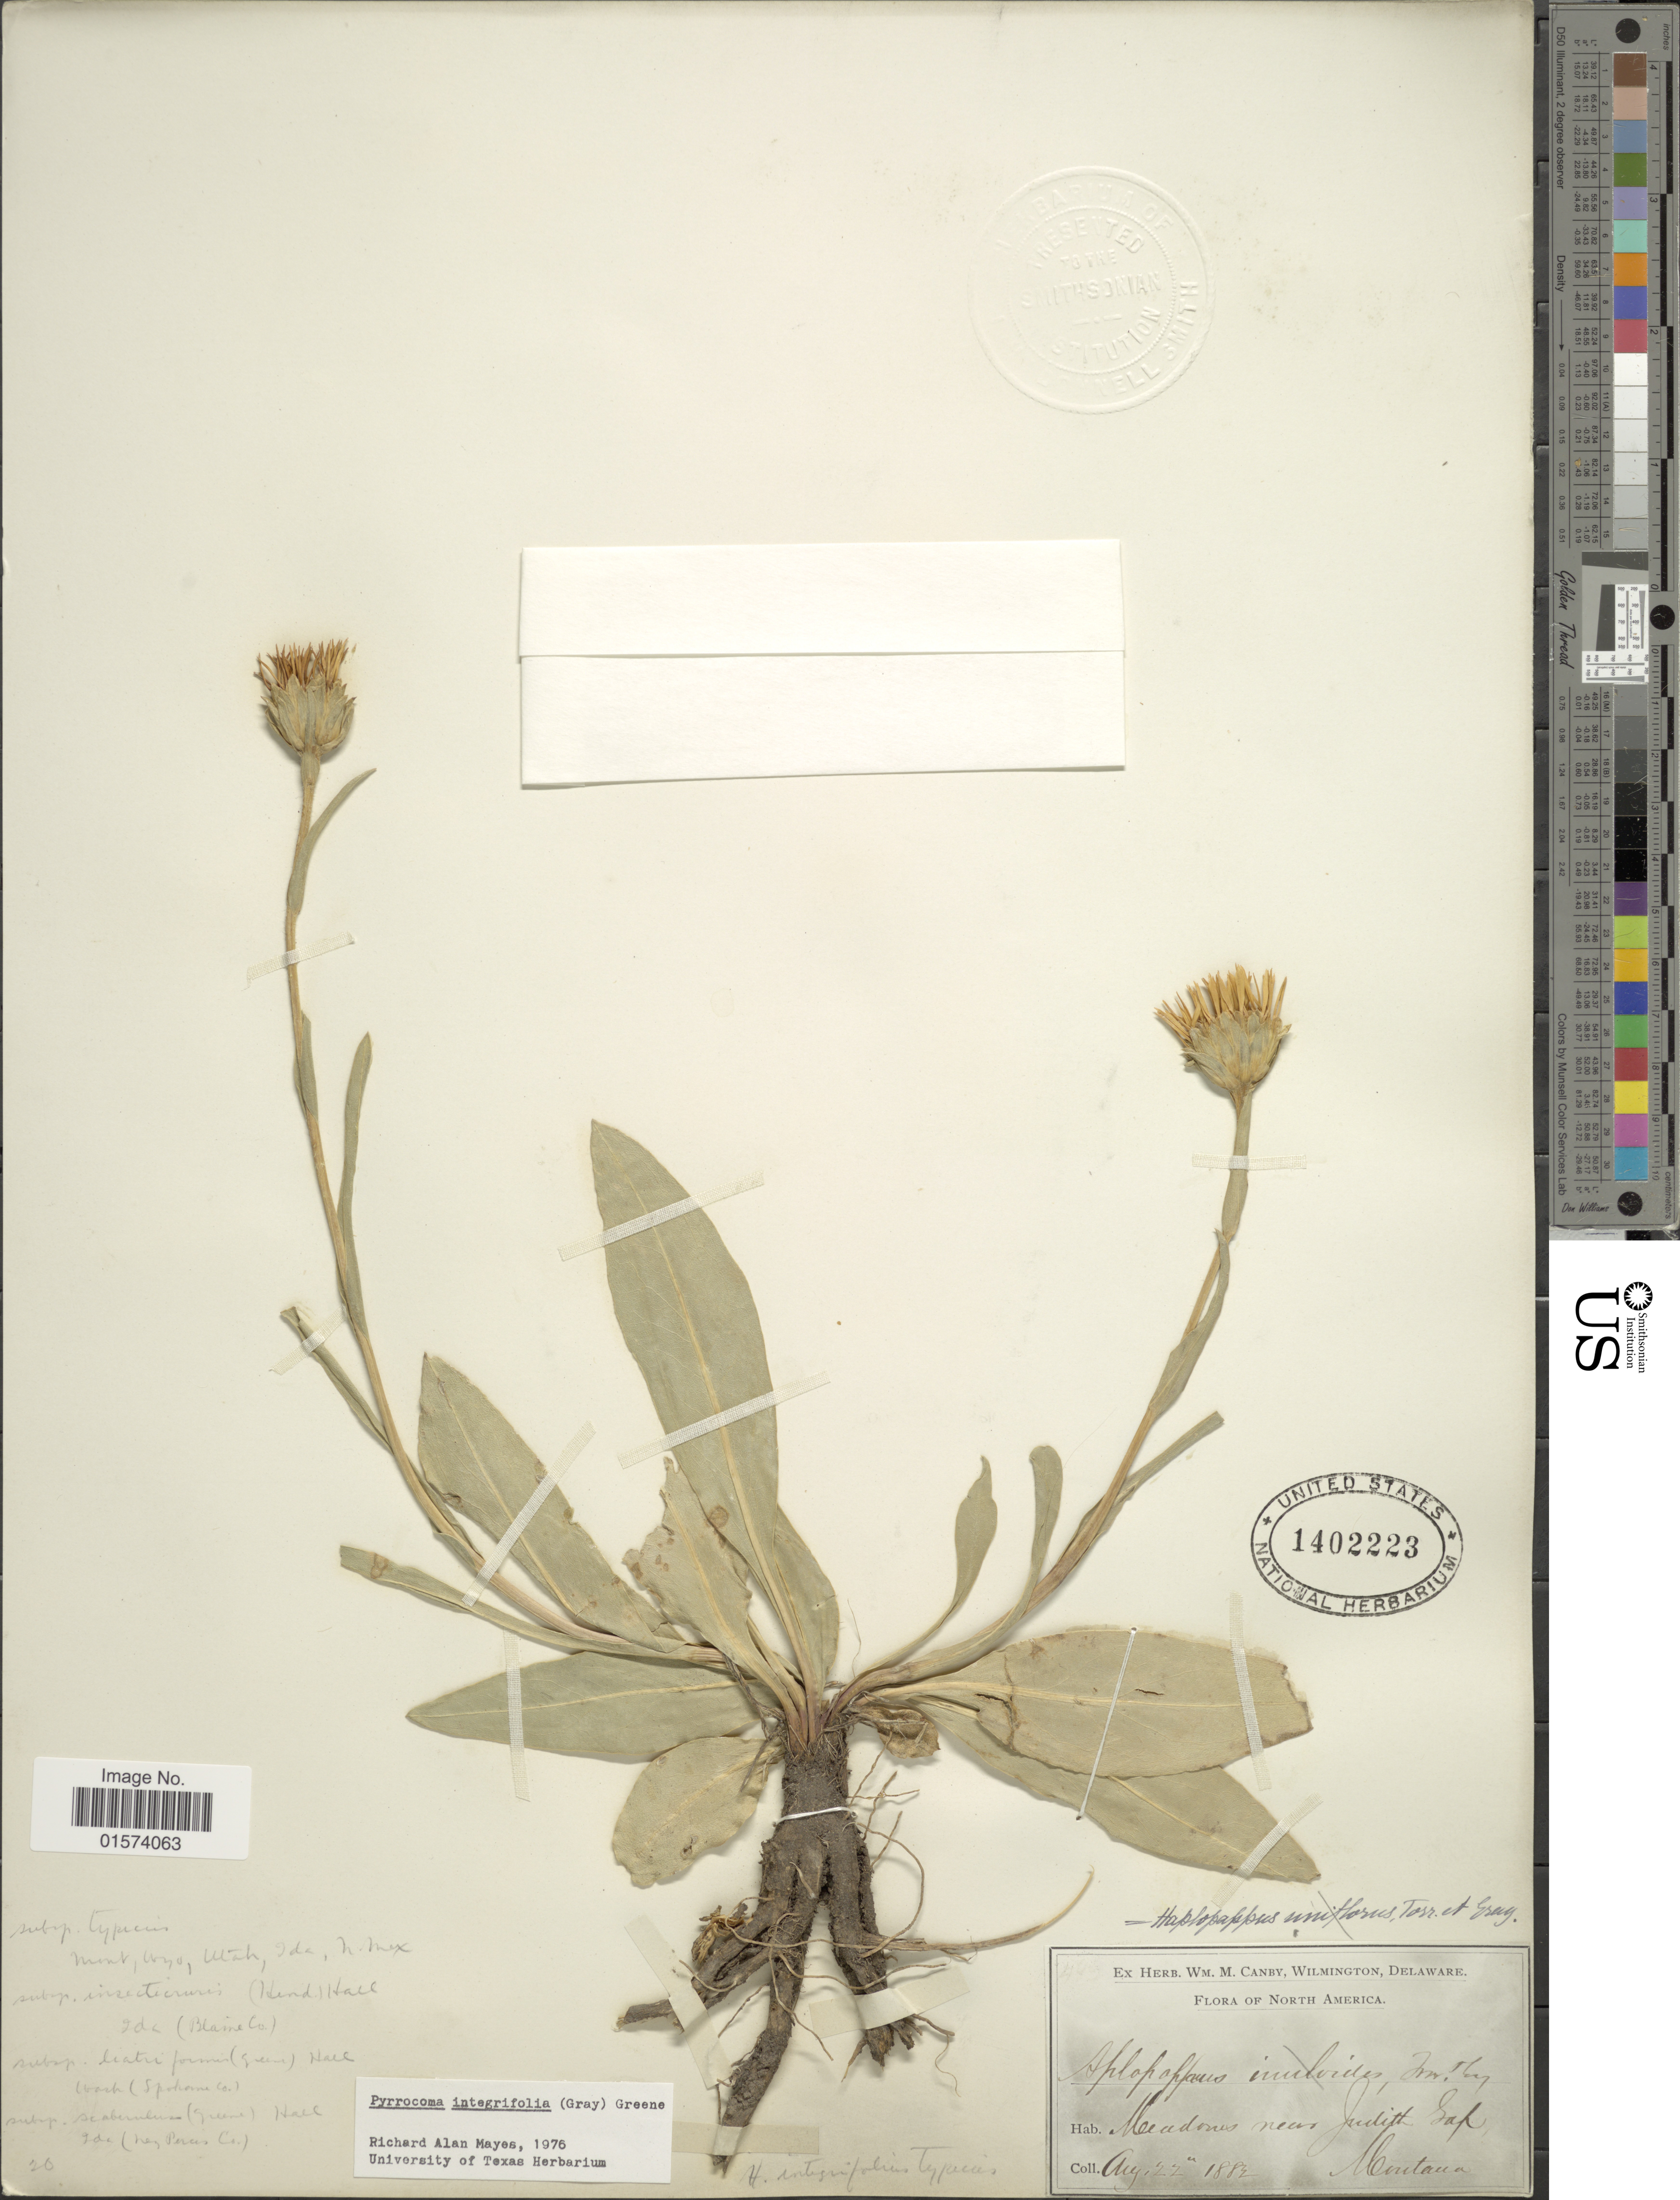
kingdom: Plantae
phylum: Tracheophyta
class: Magnoliopsida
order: Asterales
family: Asteraceae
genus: Pyrrocoma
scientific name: Pyrrocoma integrifolia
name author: (Porter ex A. Gray) Greene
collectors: ex herb. W.M. Canby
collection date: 1882-08-22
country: United States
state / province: Montana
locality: meadow near Judith Sap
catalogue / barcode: US 1402223